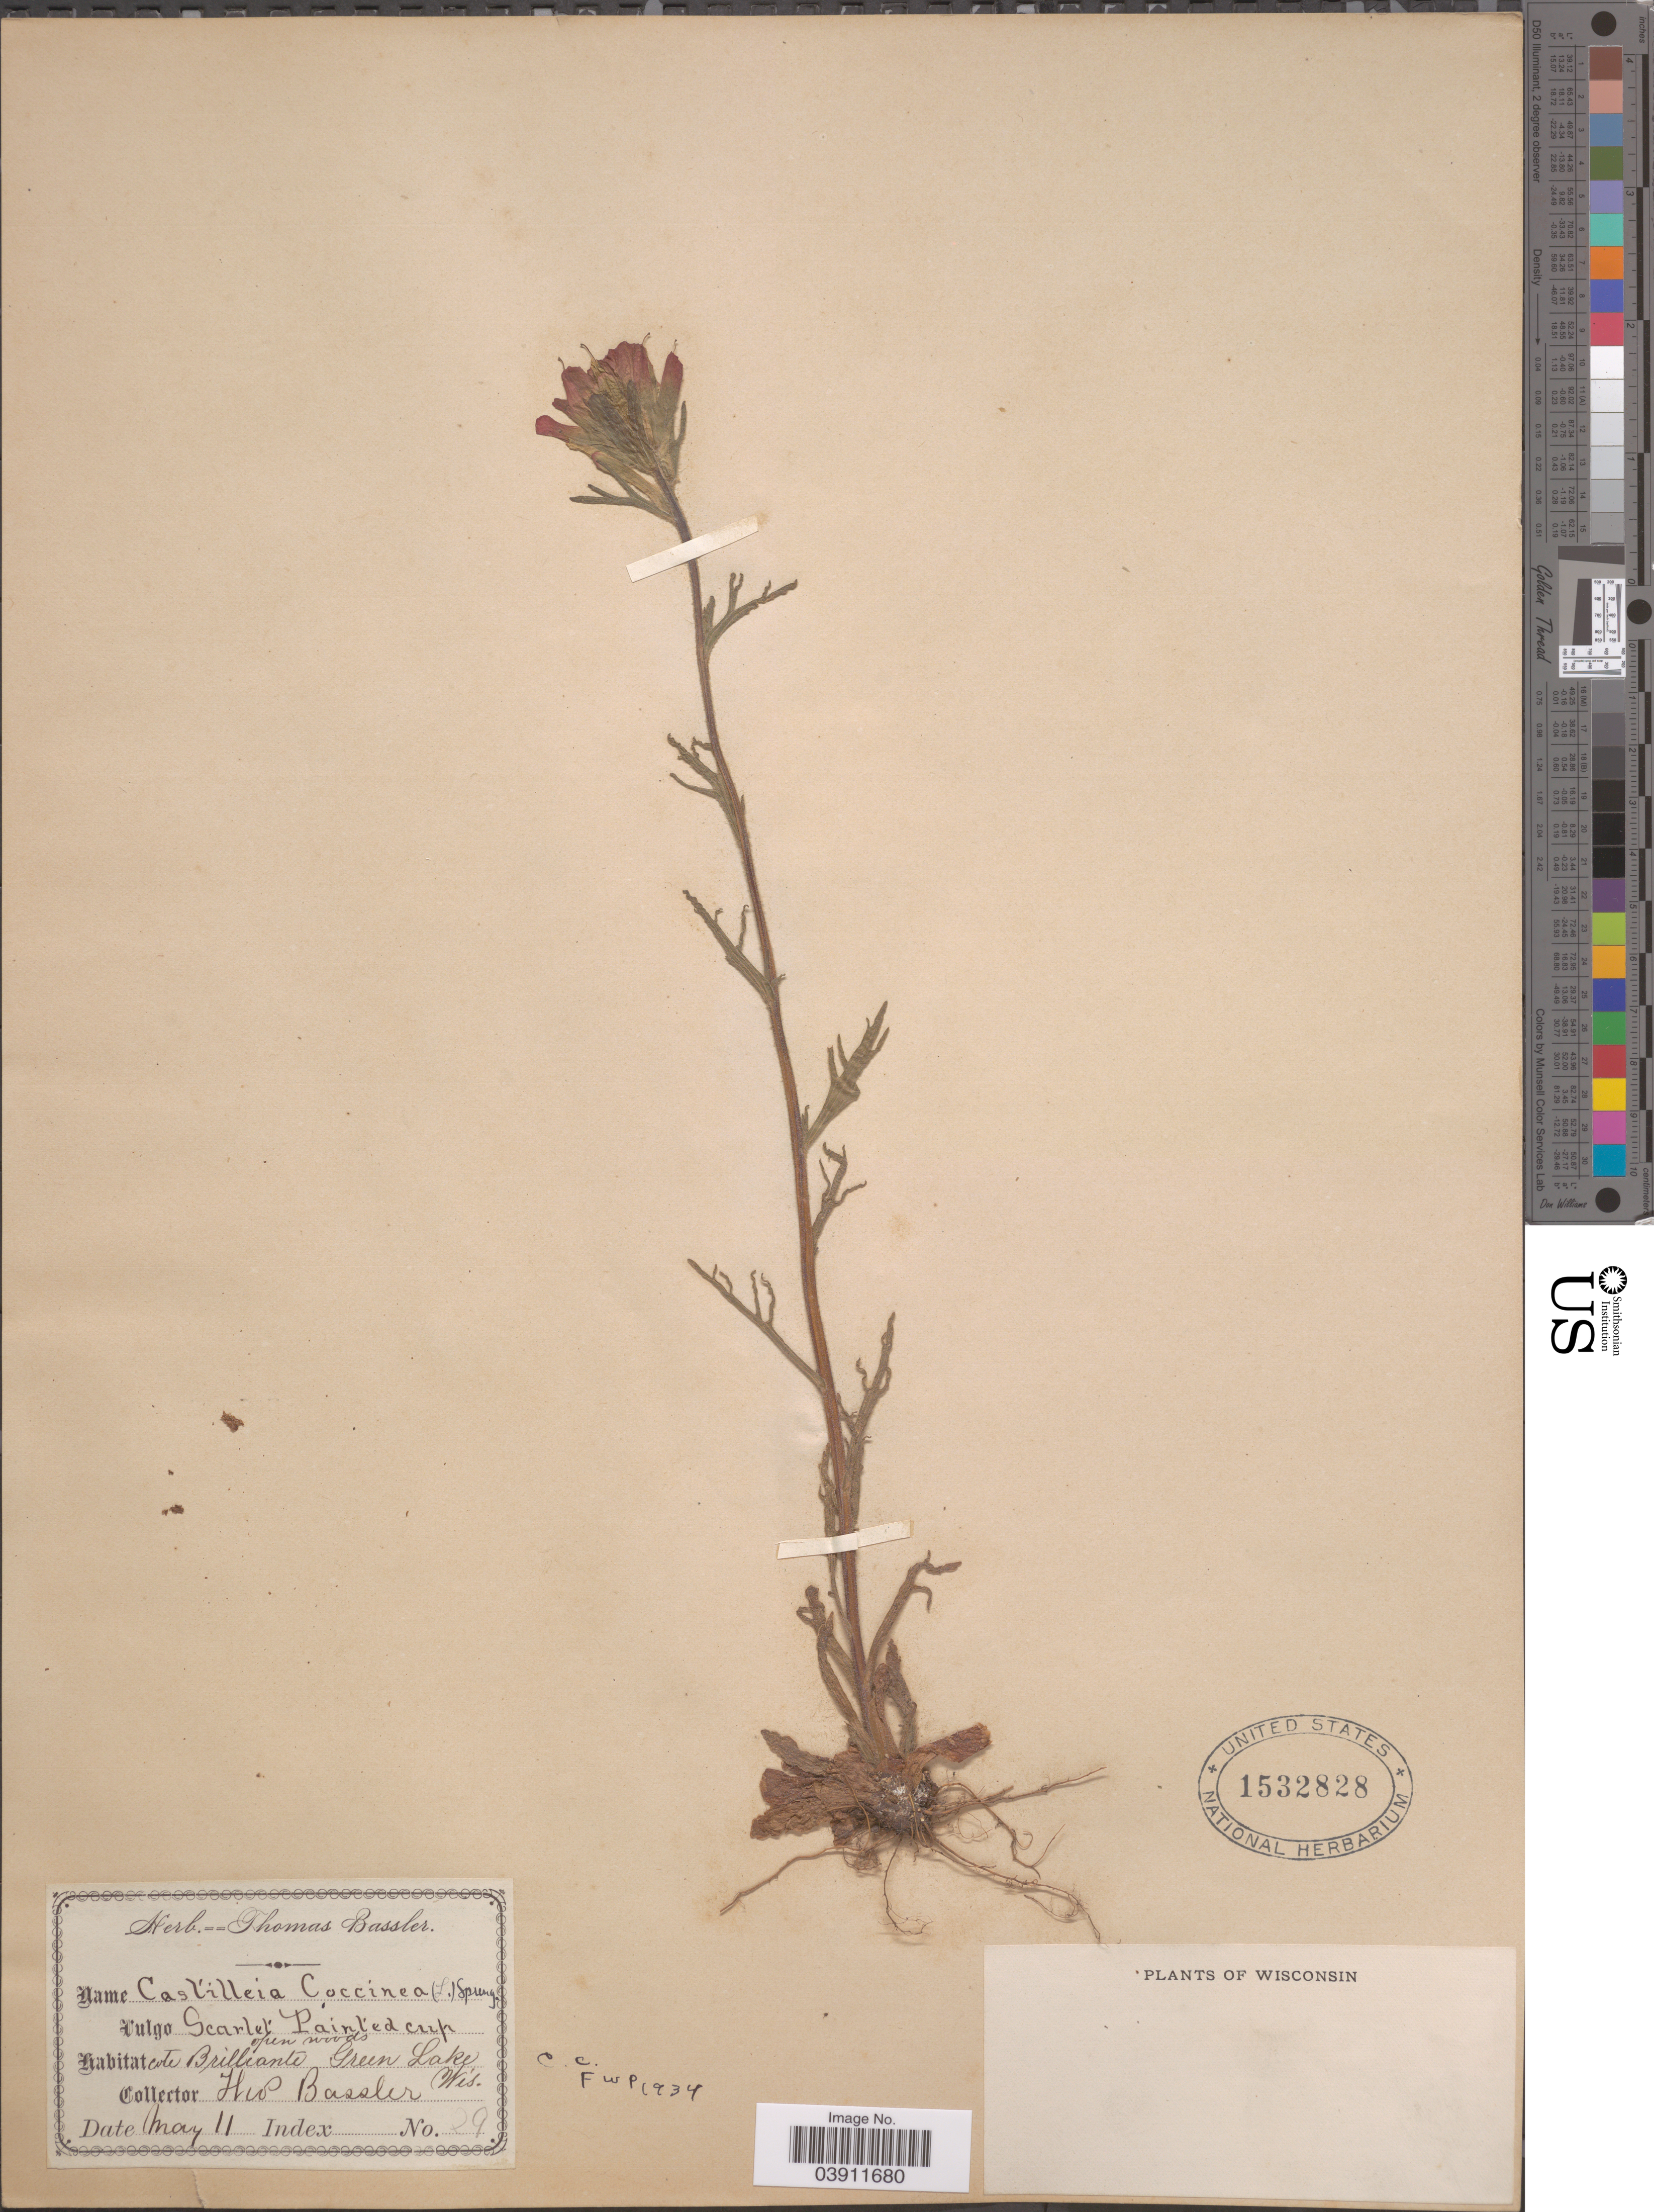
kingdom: Plantae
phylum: Tracheophyta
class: Magnoliopsida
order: Lamiales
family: Orobanchaceae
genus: Castilleja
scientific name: Castilleja coccinea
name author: (L.) Spreng.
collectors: T. Bassler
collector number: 29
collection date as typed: Transcribed d/m/y: /5/11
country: United States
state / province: Wisconsin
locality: Cote Brilliante Green Lake.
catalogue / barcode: US 1532828